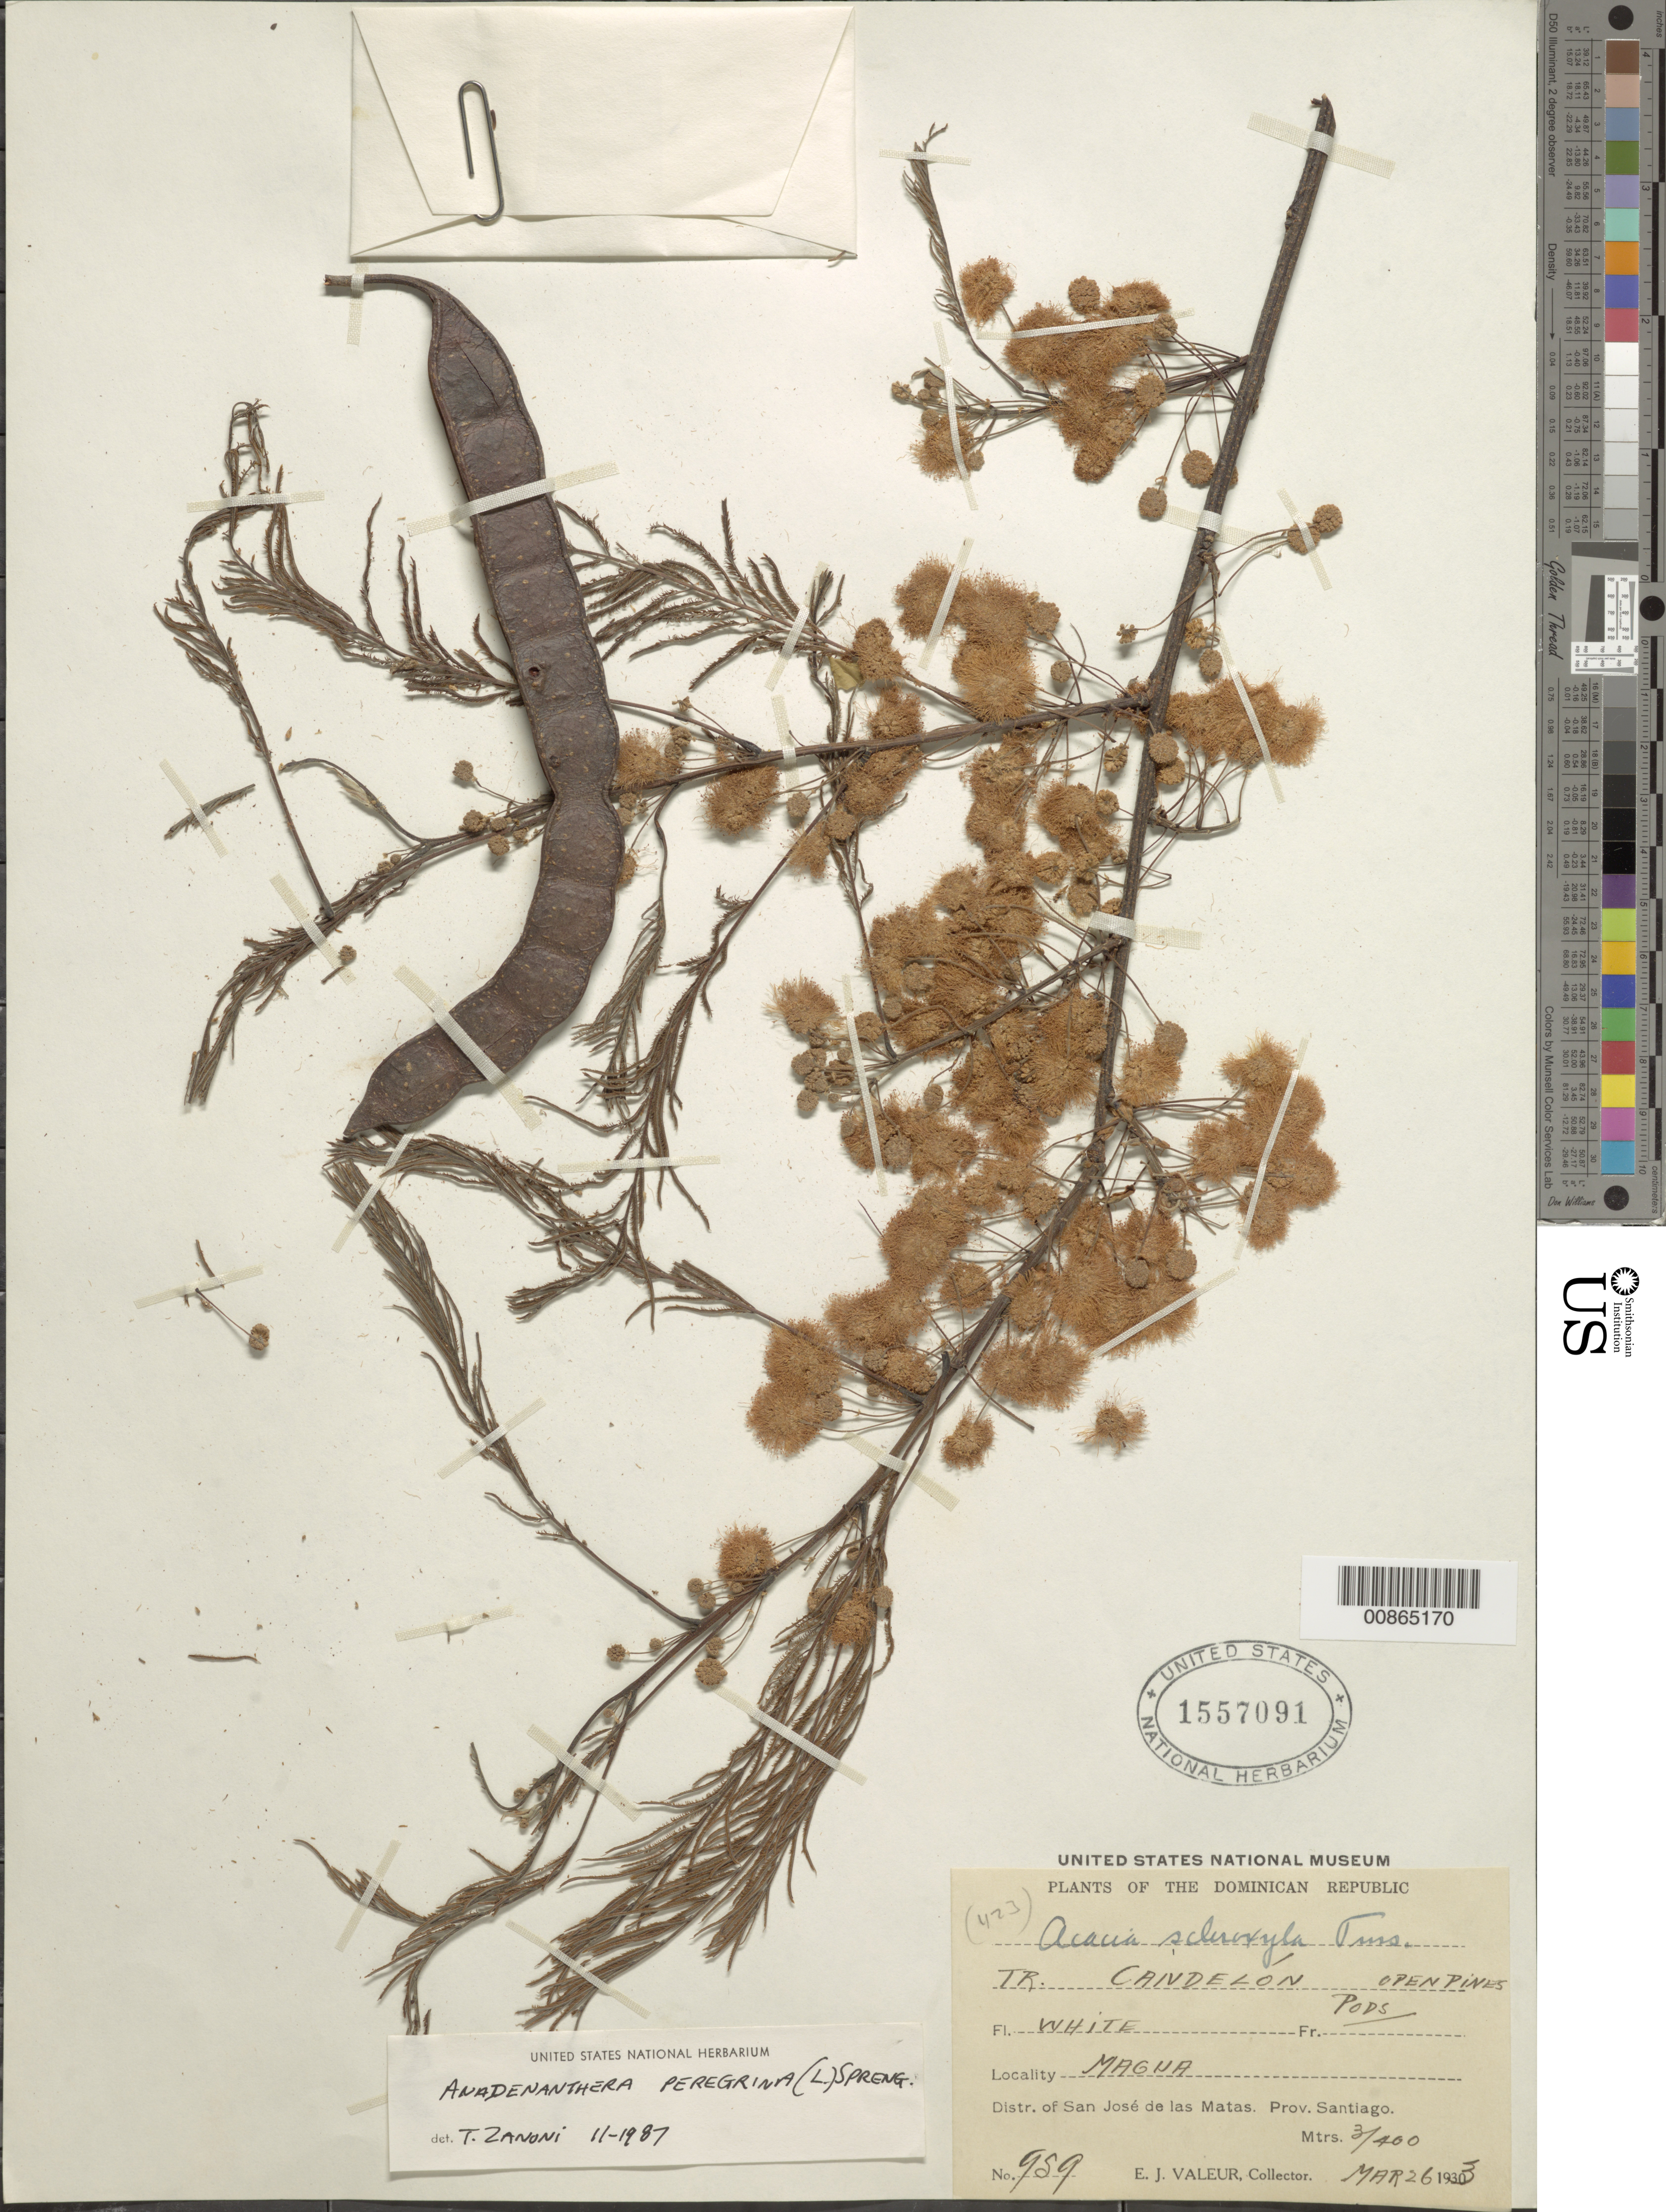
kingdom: Plantae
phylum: Tracheophyta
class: Magnoliopsida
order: Fabales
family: Fabaceae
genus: Anadenanthera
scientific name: Anadenanthera peregrina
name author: (L.) Speg.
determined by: Zanoni, T. A., (NY), New York Botanical Garden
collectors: E. Valeur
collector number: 959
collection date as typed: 26 Mar 1933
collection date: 1933-03-26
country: Dominican Republic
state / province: Santiago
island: Hispaniola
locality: Magua, Distr. of San José de las Matas.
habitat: Open pines.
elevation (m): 300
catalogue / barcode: US 1557091